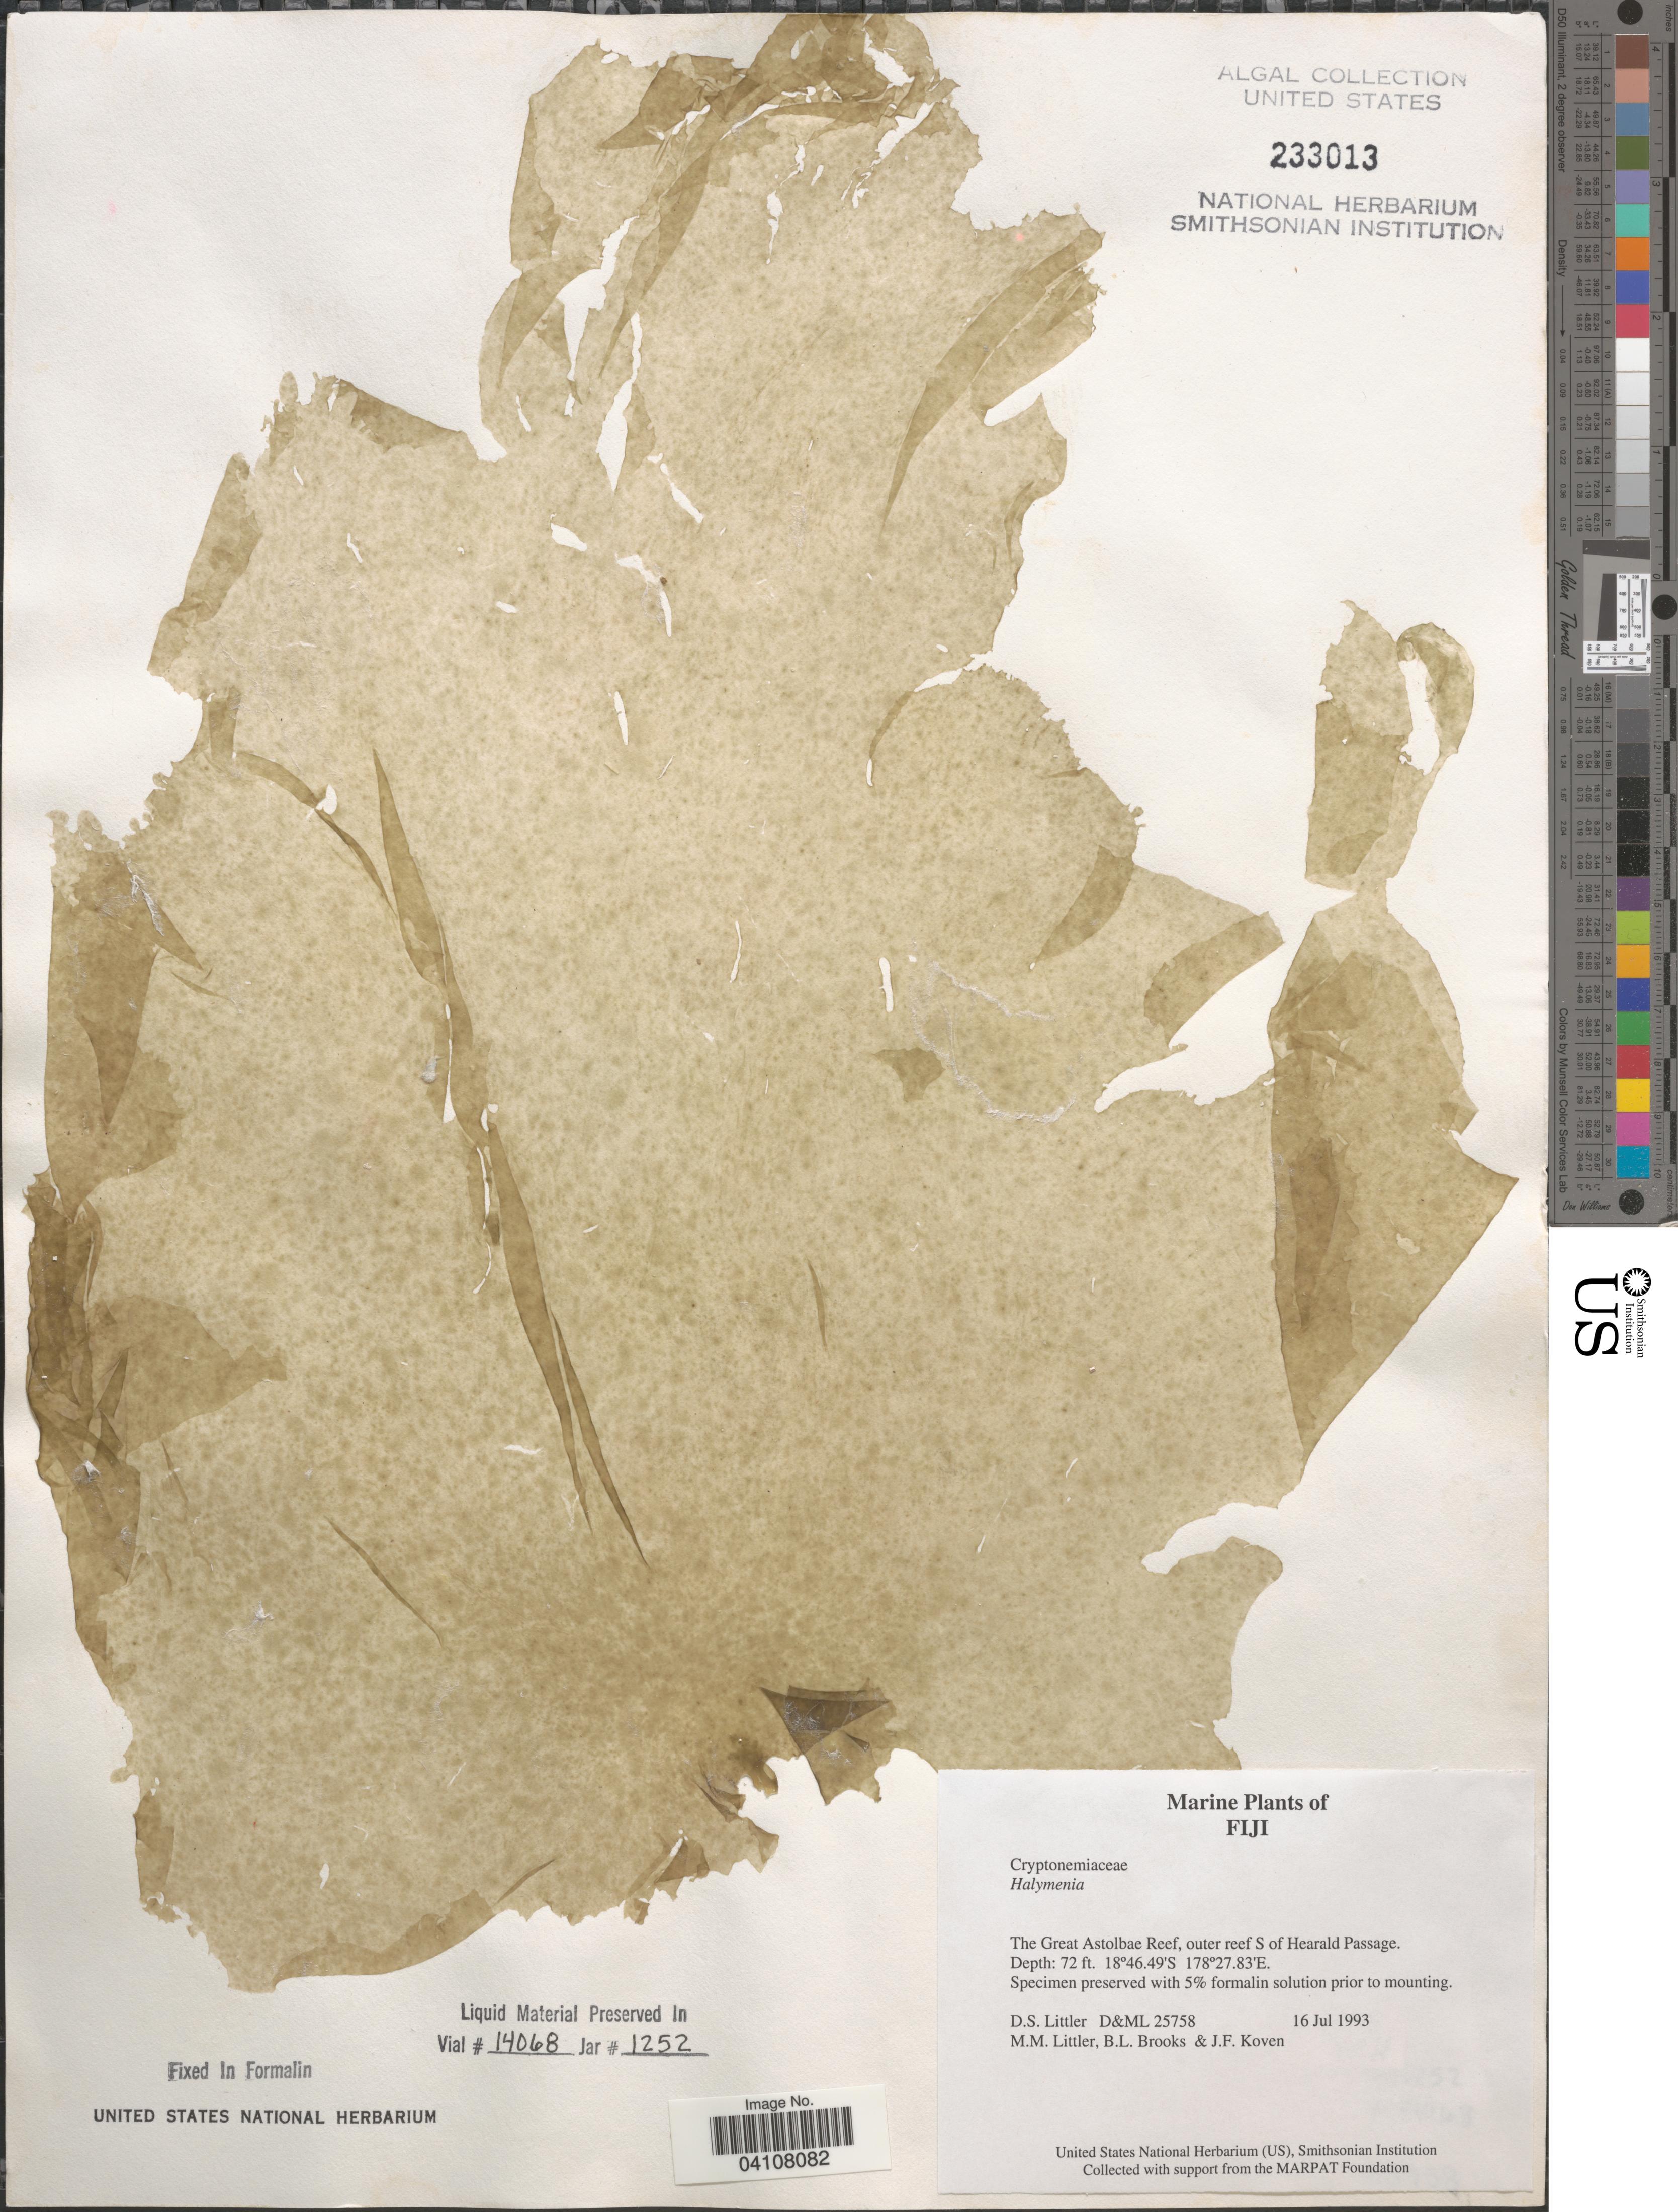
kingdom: Plantae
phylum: Rhodophyta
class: Florideophyceae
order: Halymeniales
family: Halymeniaceae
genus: Halymenia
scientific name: Halymenia sp.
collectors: D. S. Littler, B. Brooks & J. Koven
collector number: D&ML25758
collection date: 1993-07-16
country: Fiji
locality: The Great Astolbae Reef, outer reef S of Hearald Passage.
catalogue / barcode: US 233013